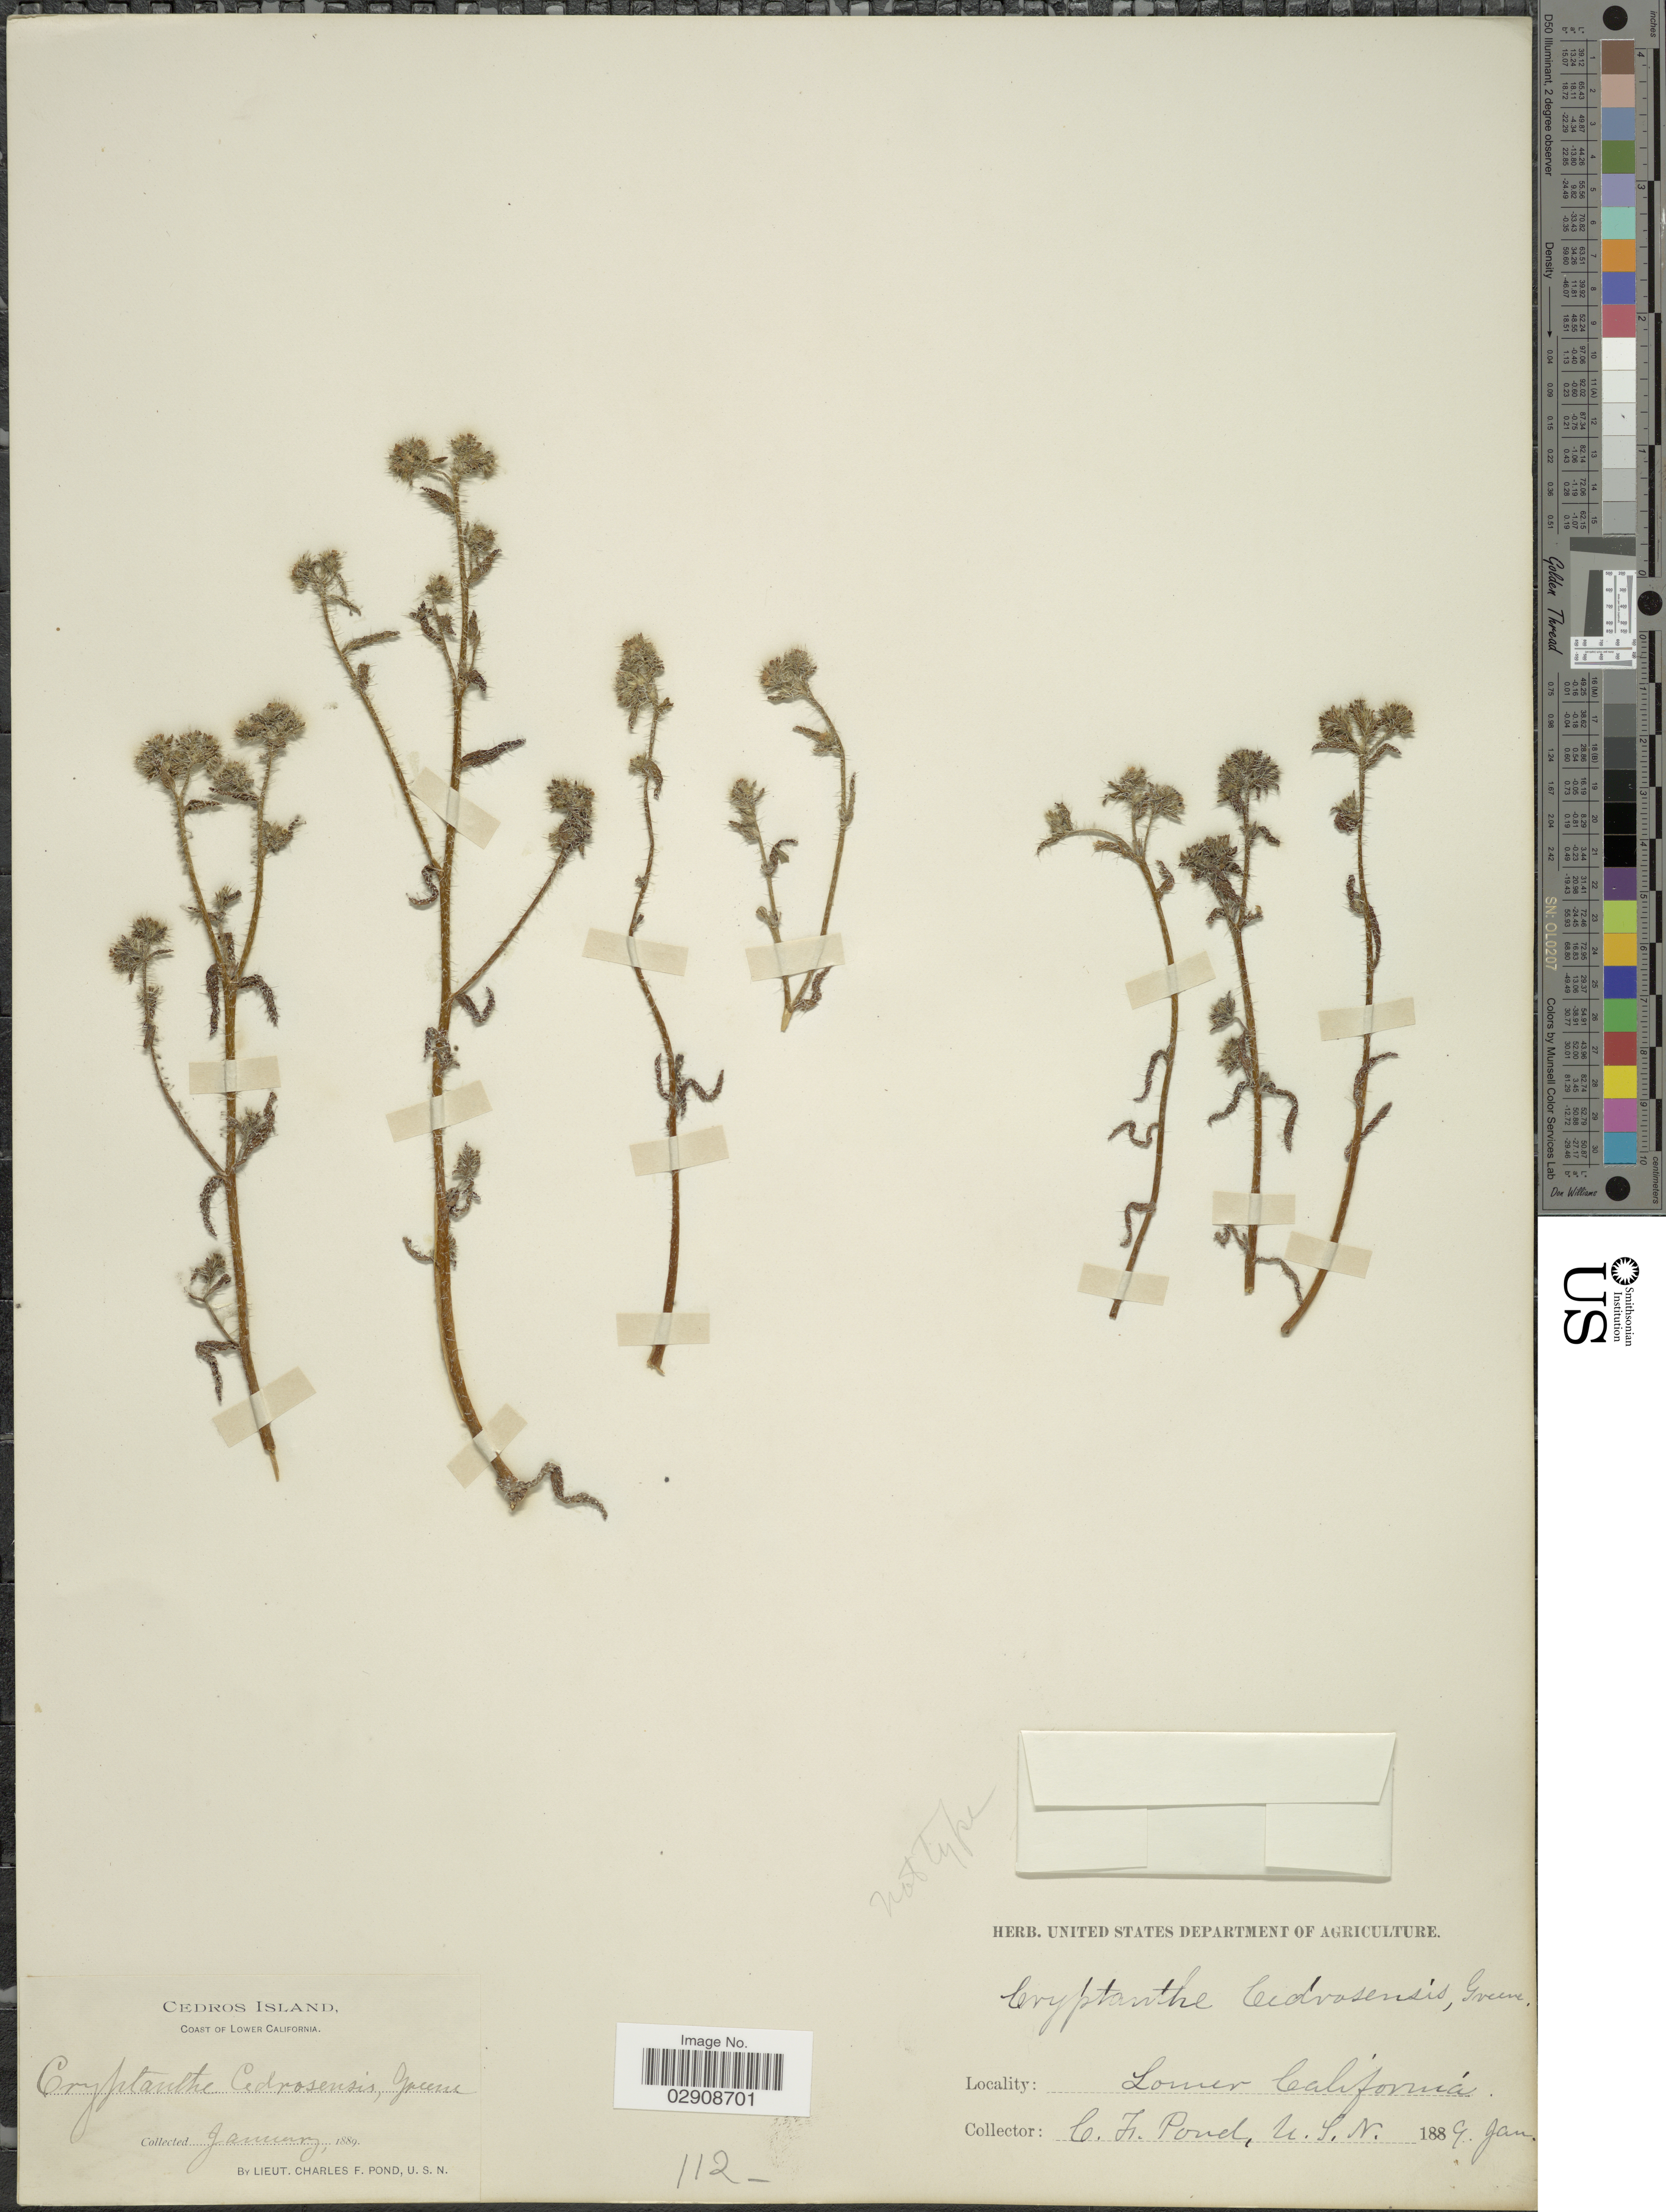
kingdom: Plantae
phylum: Tracheophyta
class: Magnoliopsida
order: Boraginales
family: Boraginaceae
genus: Cryptantha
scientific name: Cryptantha cedrosensis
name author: S.W. Greene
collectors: C. Pond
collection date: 1889-01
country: Mexico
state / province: Baja California Norte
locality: Cedros Island. Coast of Lower California.